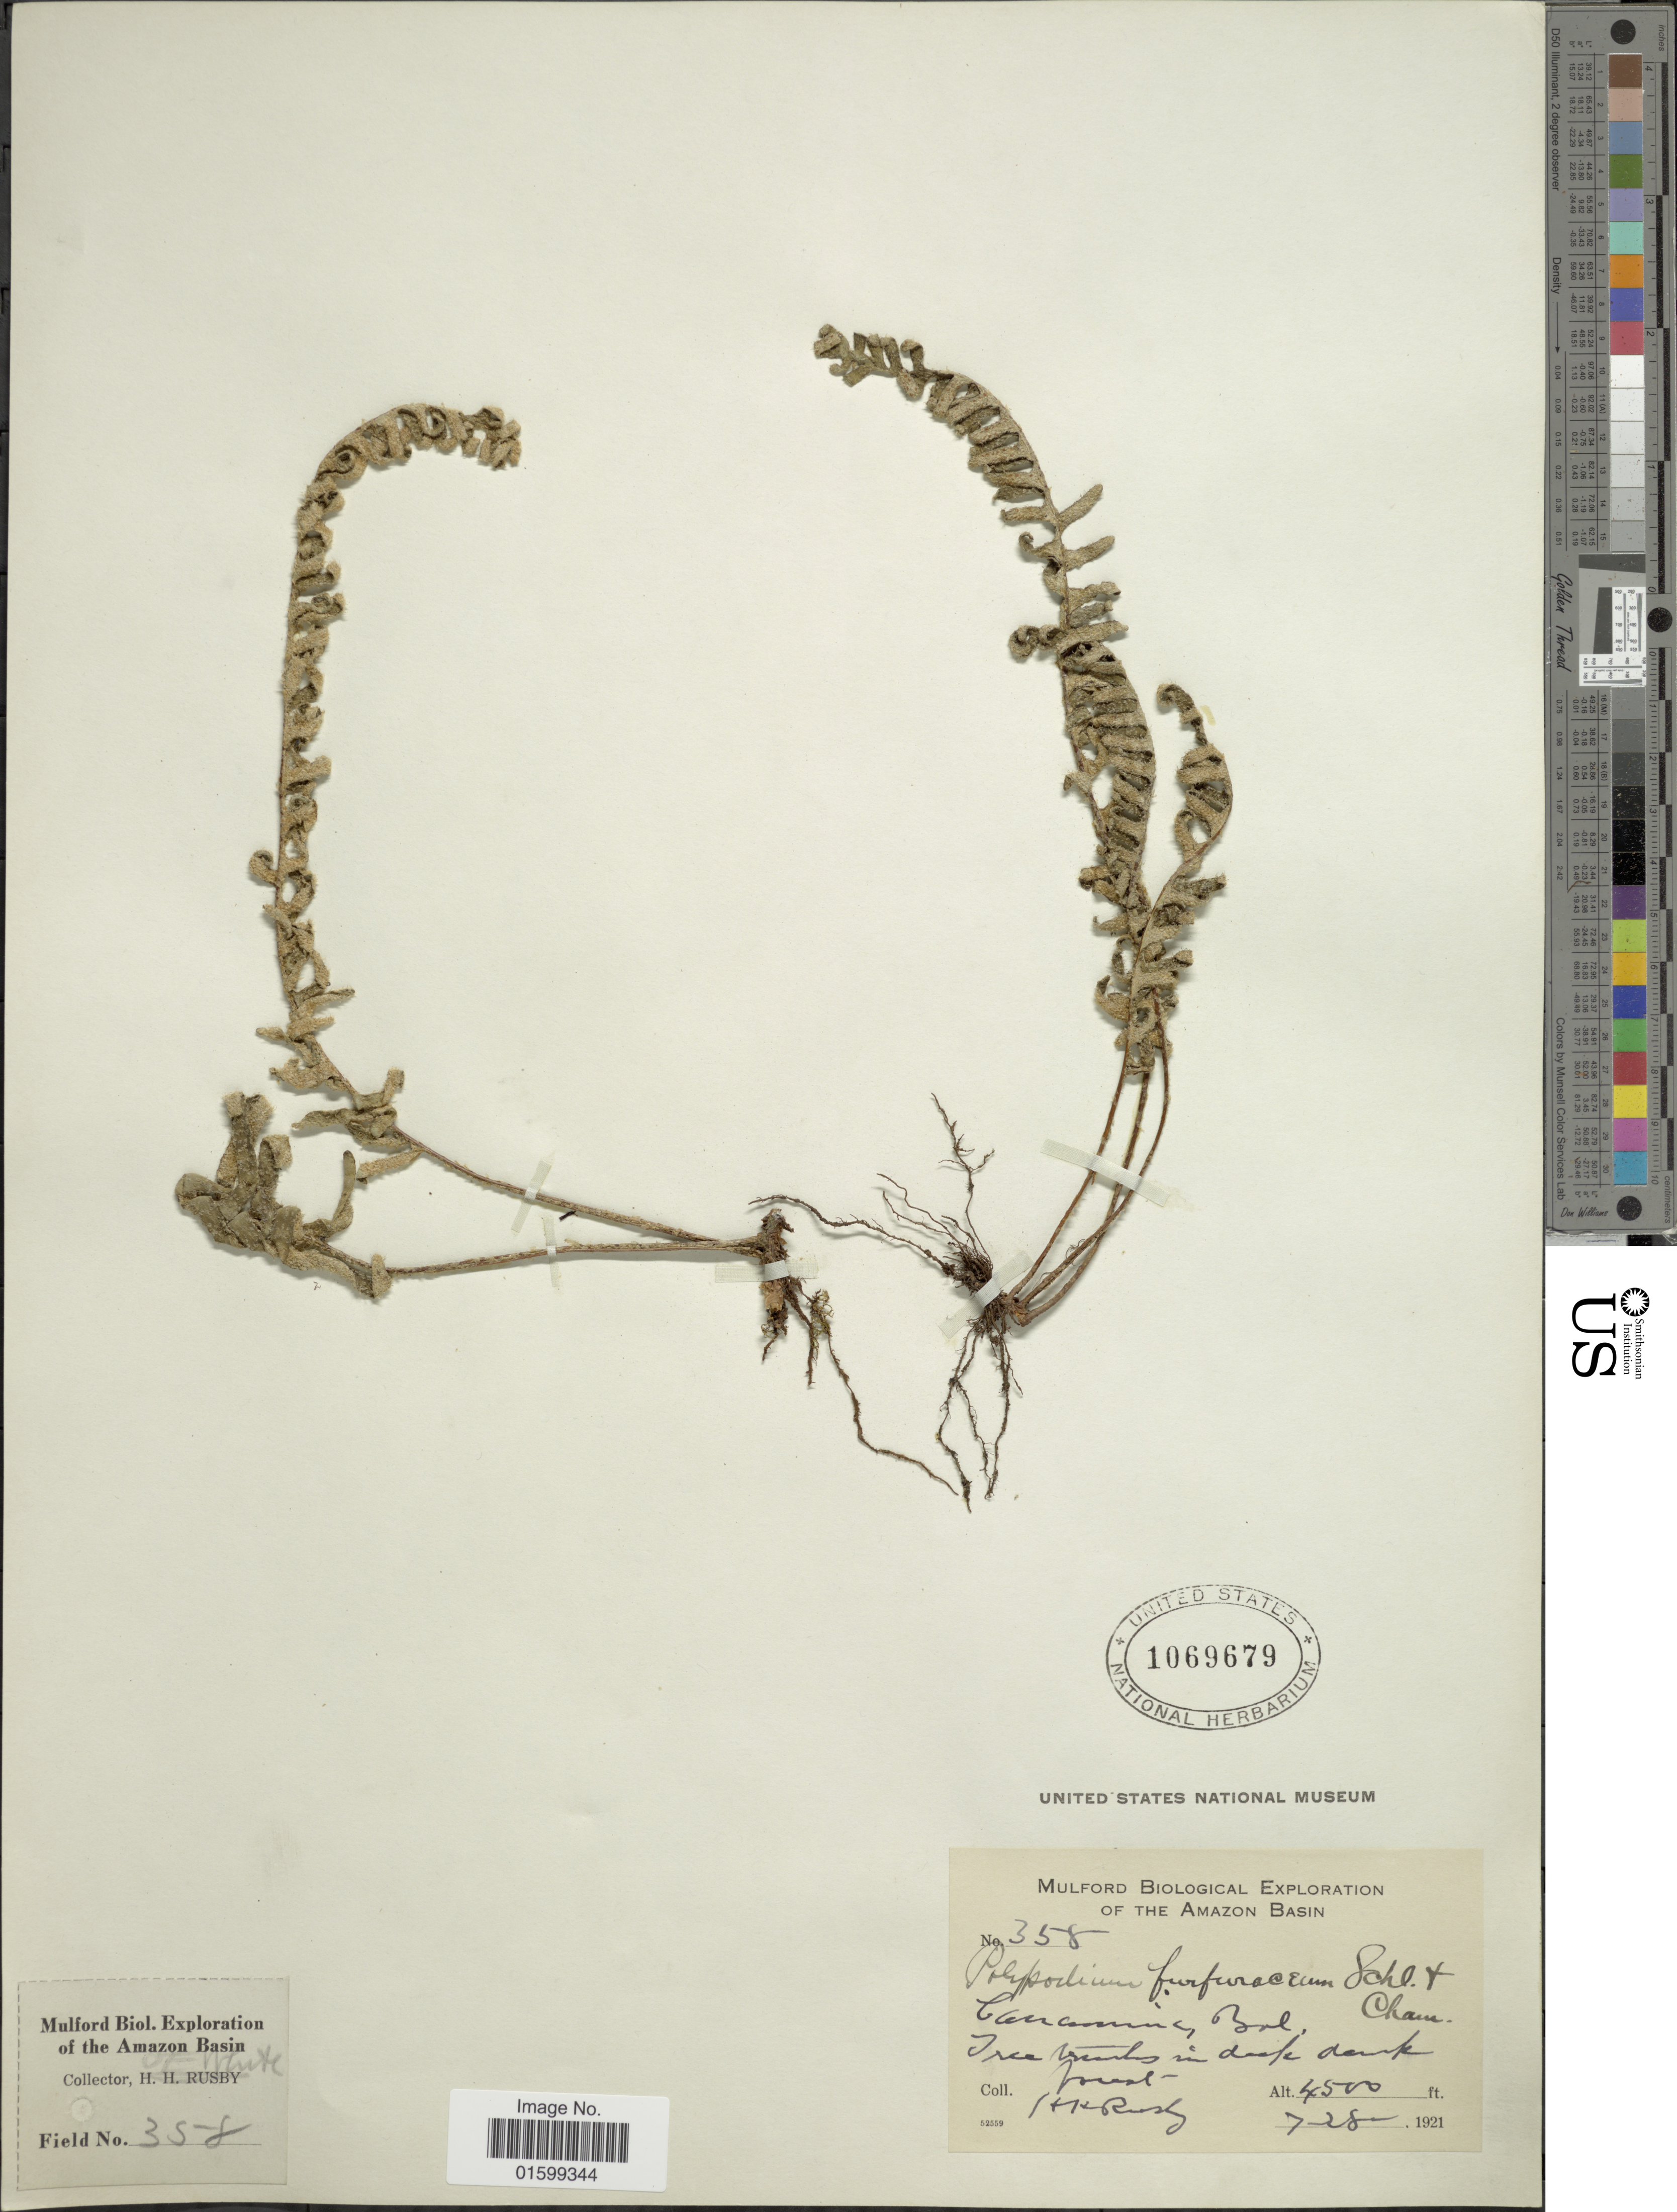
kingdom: Plantae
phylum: Tracheophyta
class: Polypodiopsida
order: Polypodiales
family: Polypodiaceae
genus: Pleopeltis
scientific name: Pleopeltis furfuracea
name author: (Schltdl. & Cham.) A.R. Sm. & Tejero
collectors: H. H. Rusby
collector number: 358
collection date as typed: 7-28-1921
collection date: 1921-07-28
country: Bolivia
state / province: La Paz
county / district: Inquisivi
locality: Cañamina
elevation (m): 1372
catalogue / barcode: US 1069679